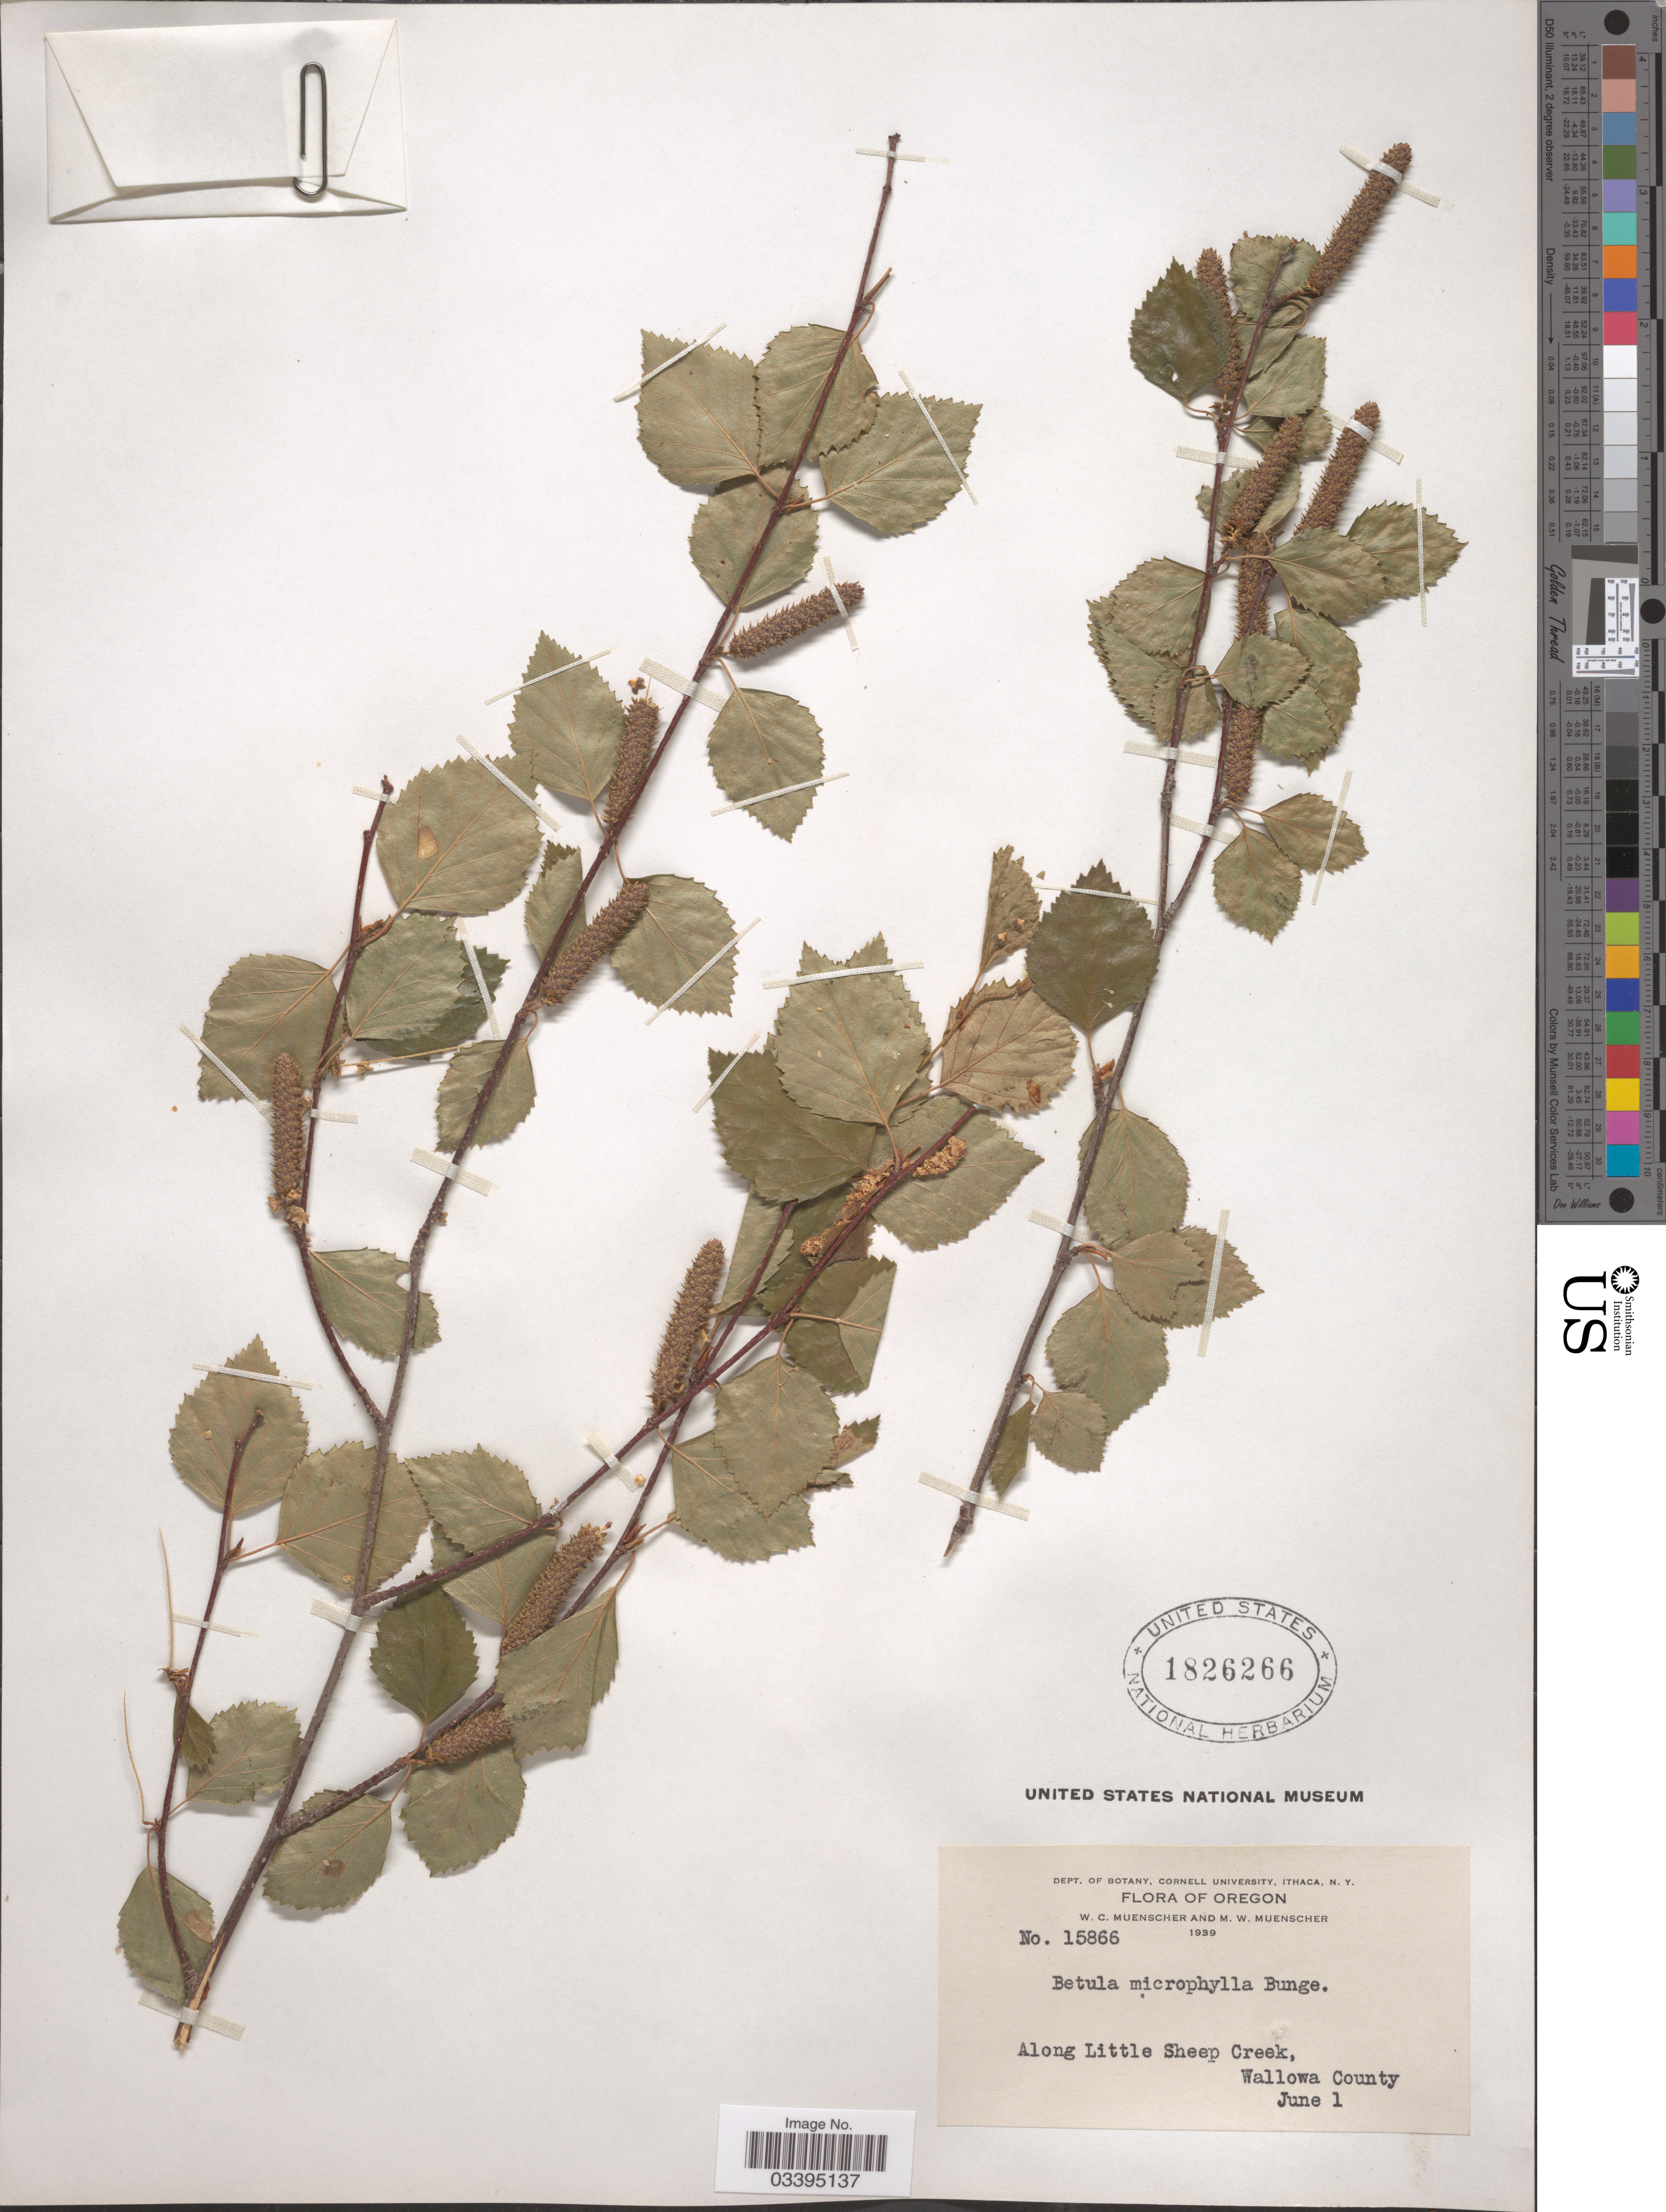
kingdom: Plantae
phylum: Tracheophyta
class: Magnoliopsida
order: Fagales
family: Betulaceae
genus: Betula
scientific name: Betula fontinalis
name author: Sarg.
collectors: W. Muenscher & M. Muenscher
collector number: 15866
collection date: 1939-06-01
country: United States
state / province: Oregon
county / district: Wallowa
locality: Along Little Sheep Creek, Wallowa County.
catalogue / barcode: US 1826266